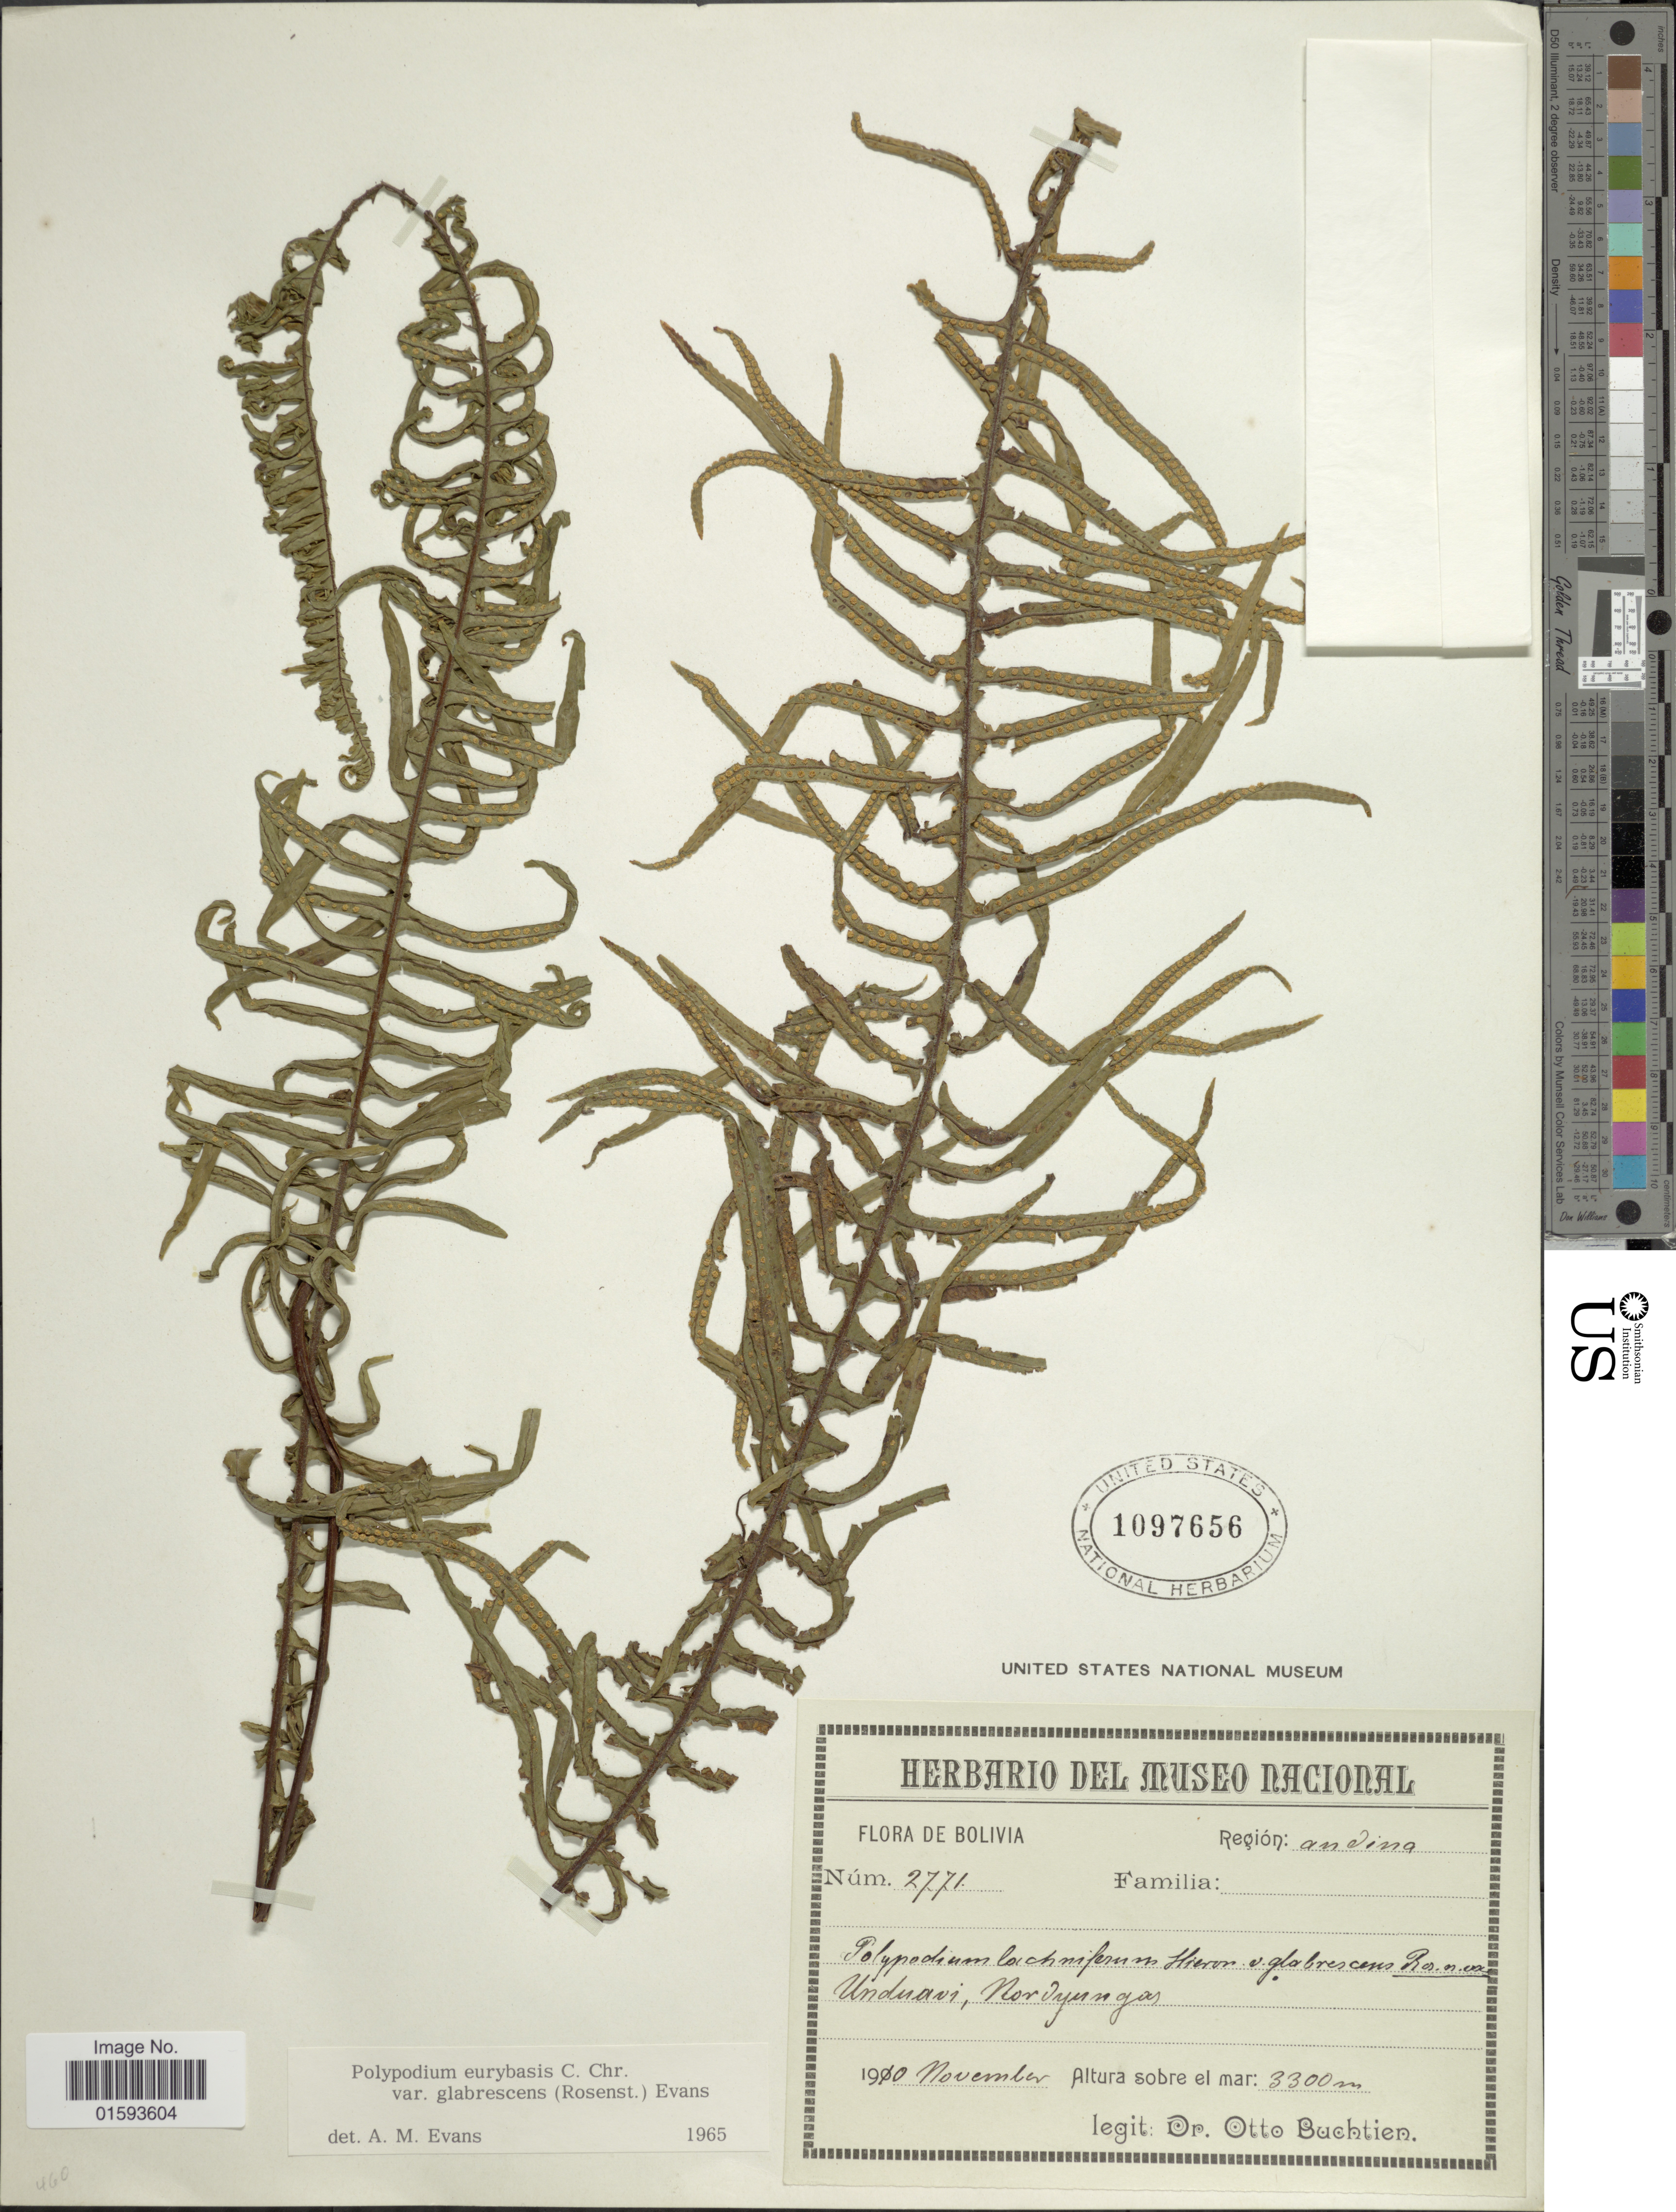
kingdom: Plantae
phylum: Tracheophyta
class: Polypodiopsida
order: Polypodiales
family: Polypodiaceae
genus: Pecluma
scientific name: Pecluma eurybasis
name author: (C. Chr.) M.G. Price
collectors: O. Buchtien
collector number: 2771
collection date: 1910-11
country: Bolivia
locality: Region Andina, Unduavi, Nordyungas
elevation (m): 3300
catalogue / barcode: US 1097656